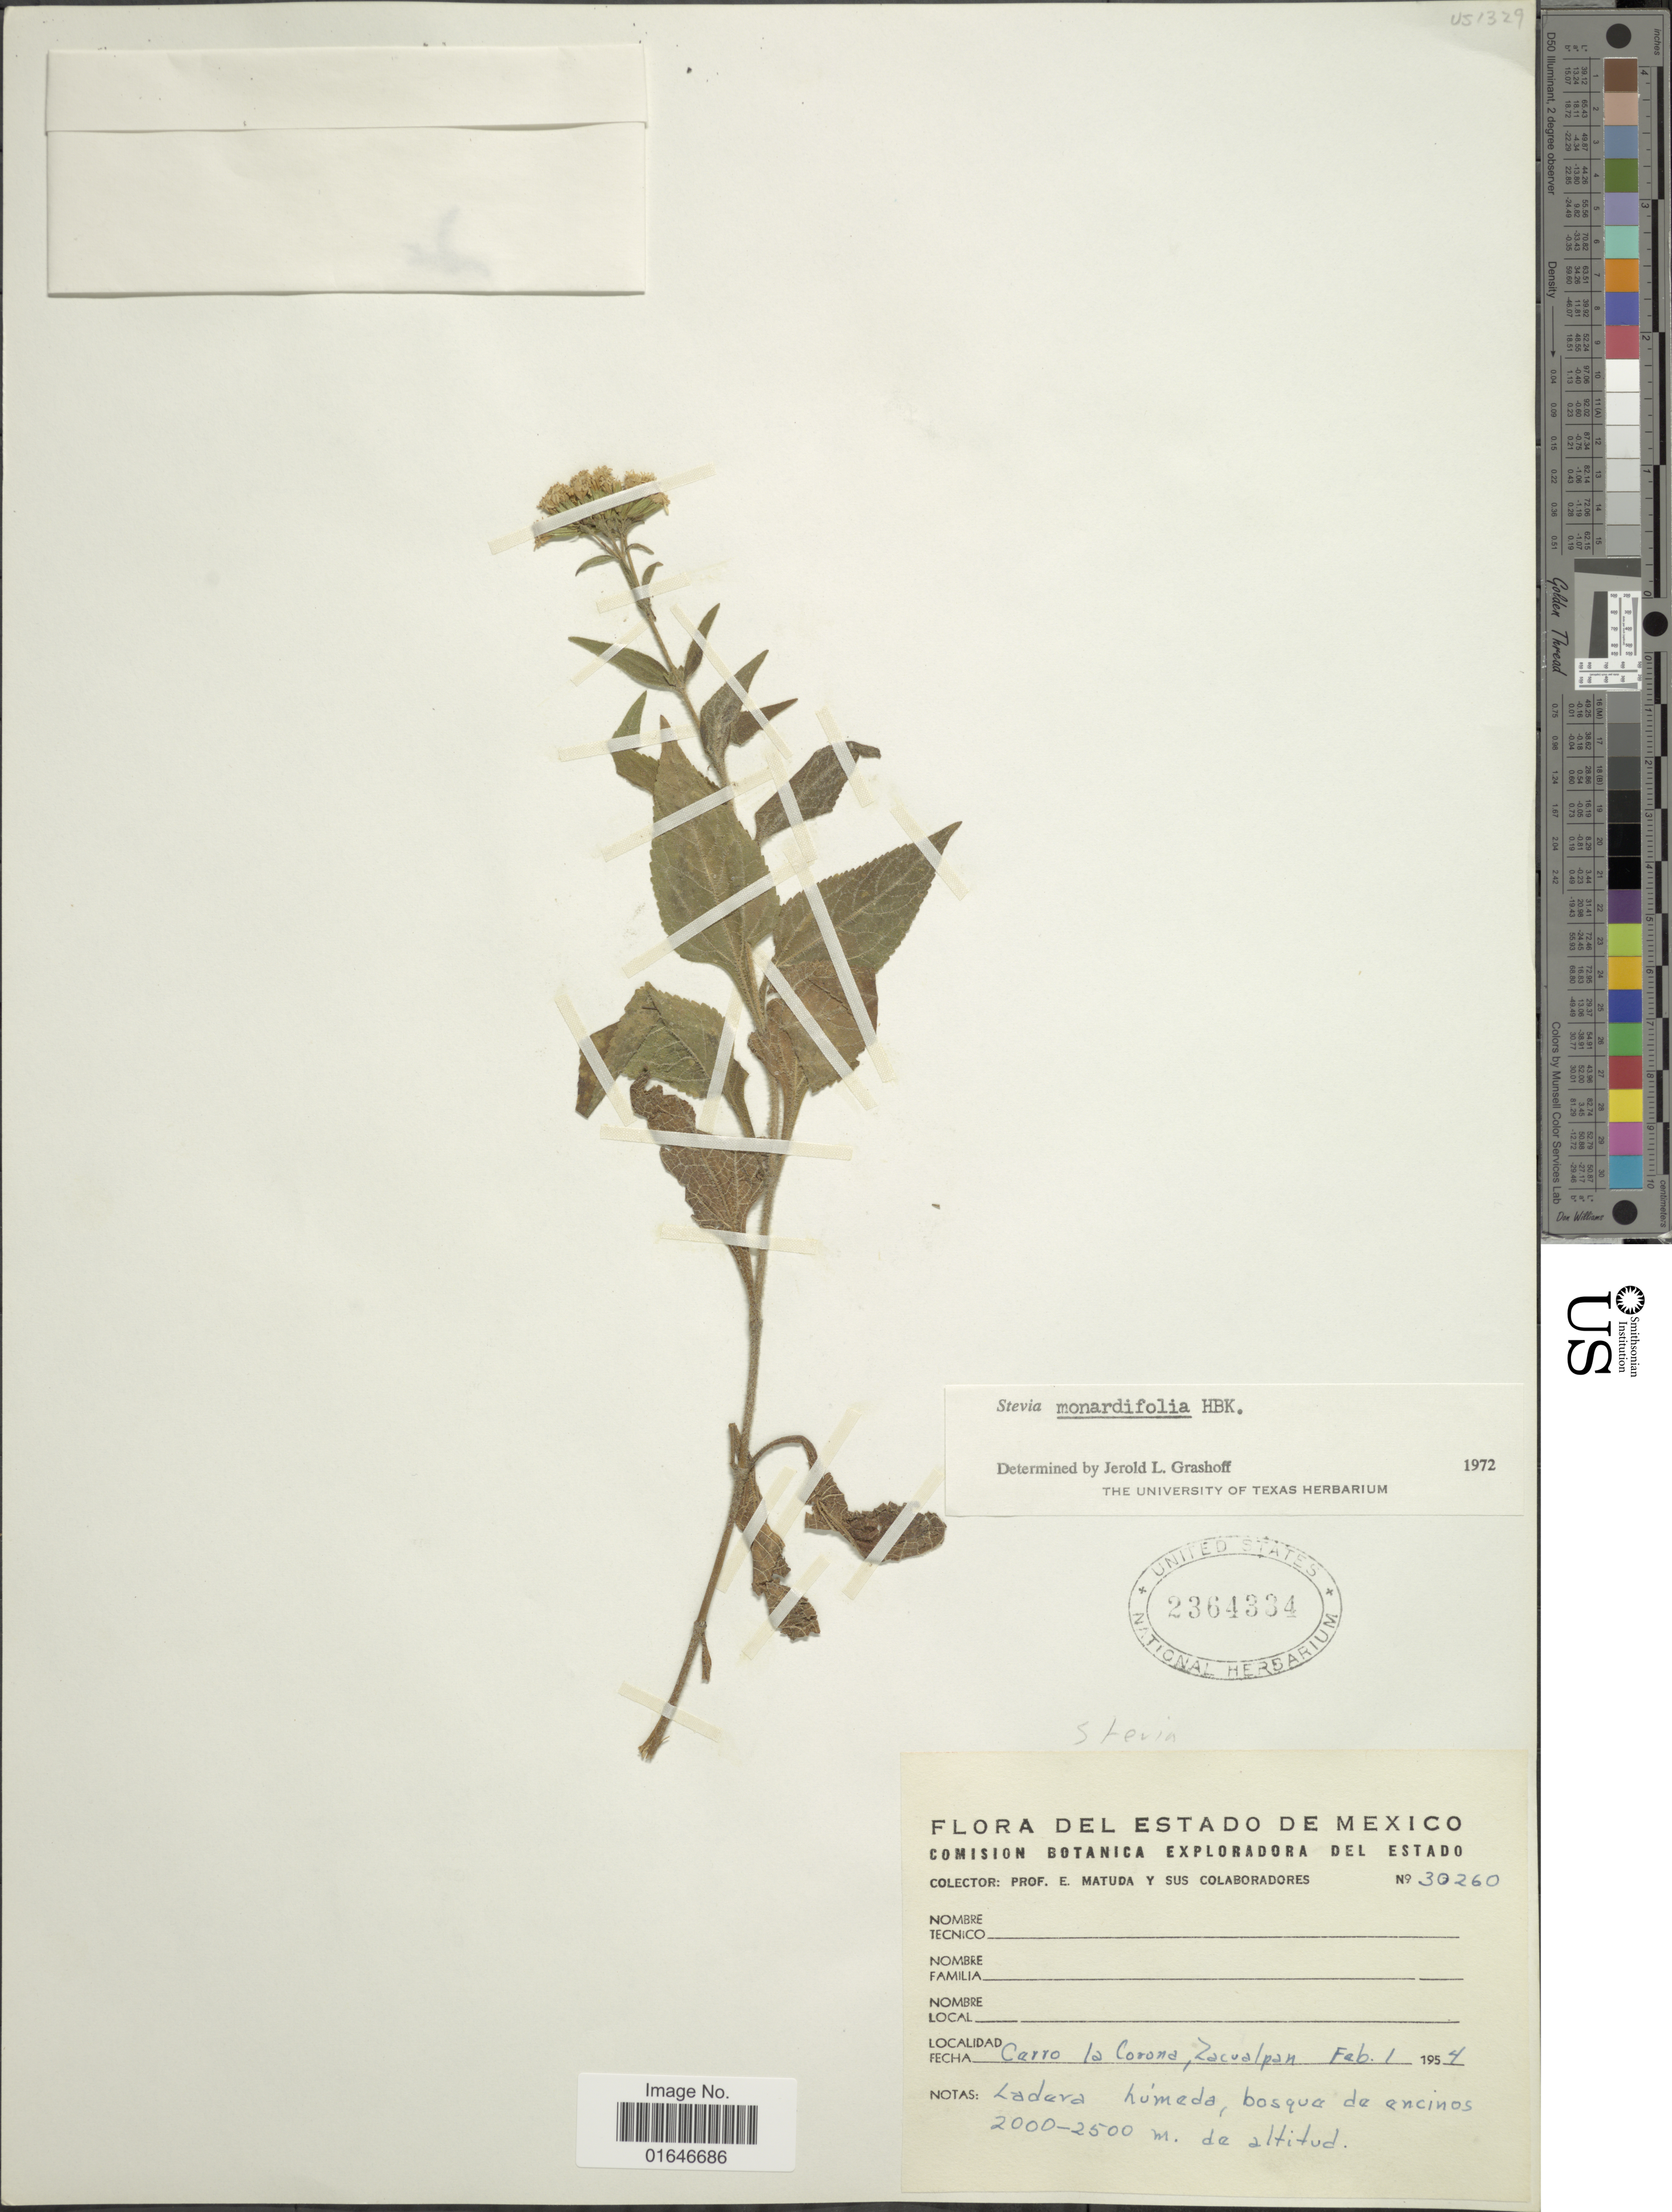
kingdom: Plantae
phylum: Tracheophyta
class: Magnoliopsida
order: Asterales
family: Asteraceae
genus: Stevia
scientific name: Stevia monardifolia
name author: Kunth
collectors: E. Matuda & et al.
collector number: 30260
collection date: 1954-02-01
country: Mexico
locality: Carro la Corona, Zacualpan.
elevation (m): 2000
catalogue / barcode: US 2364334